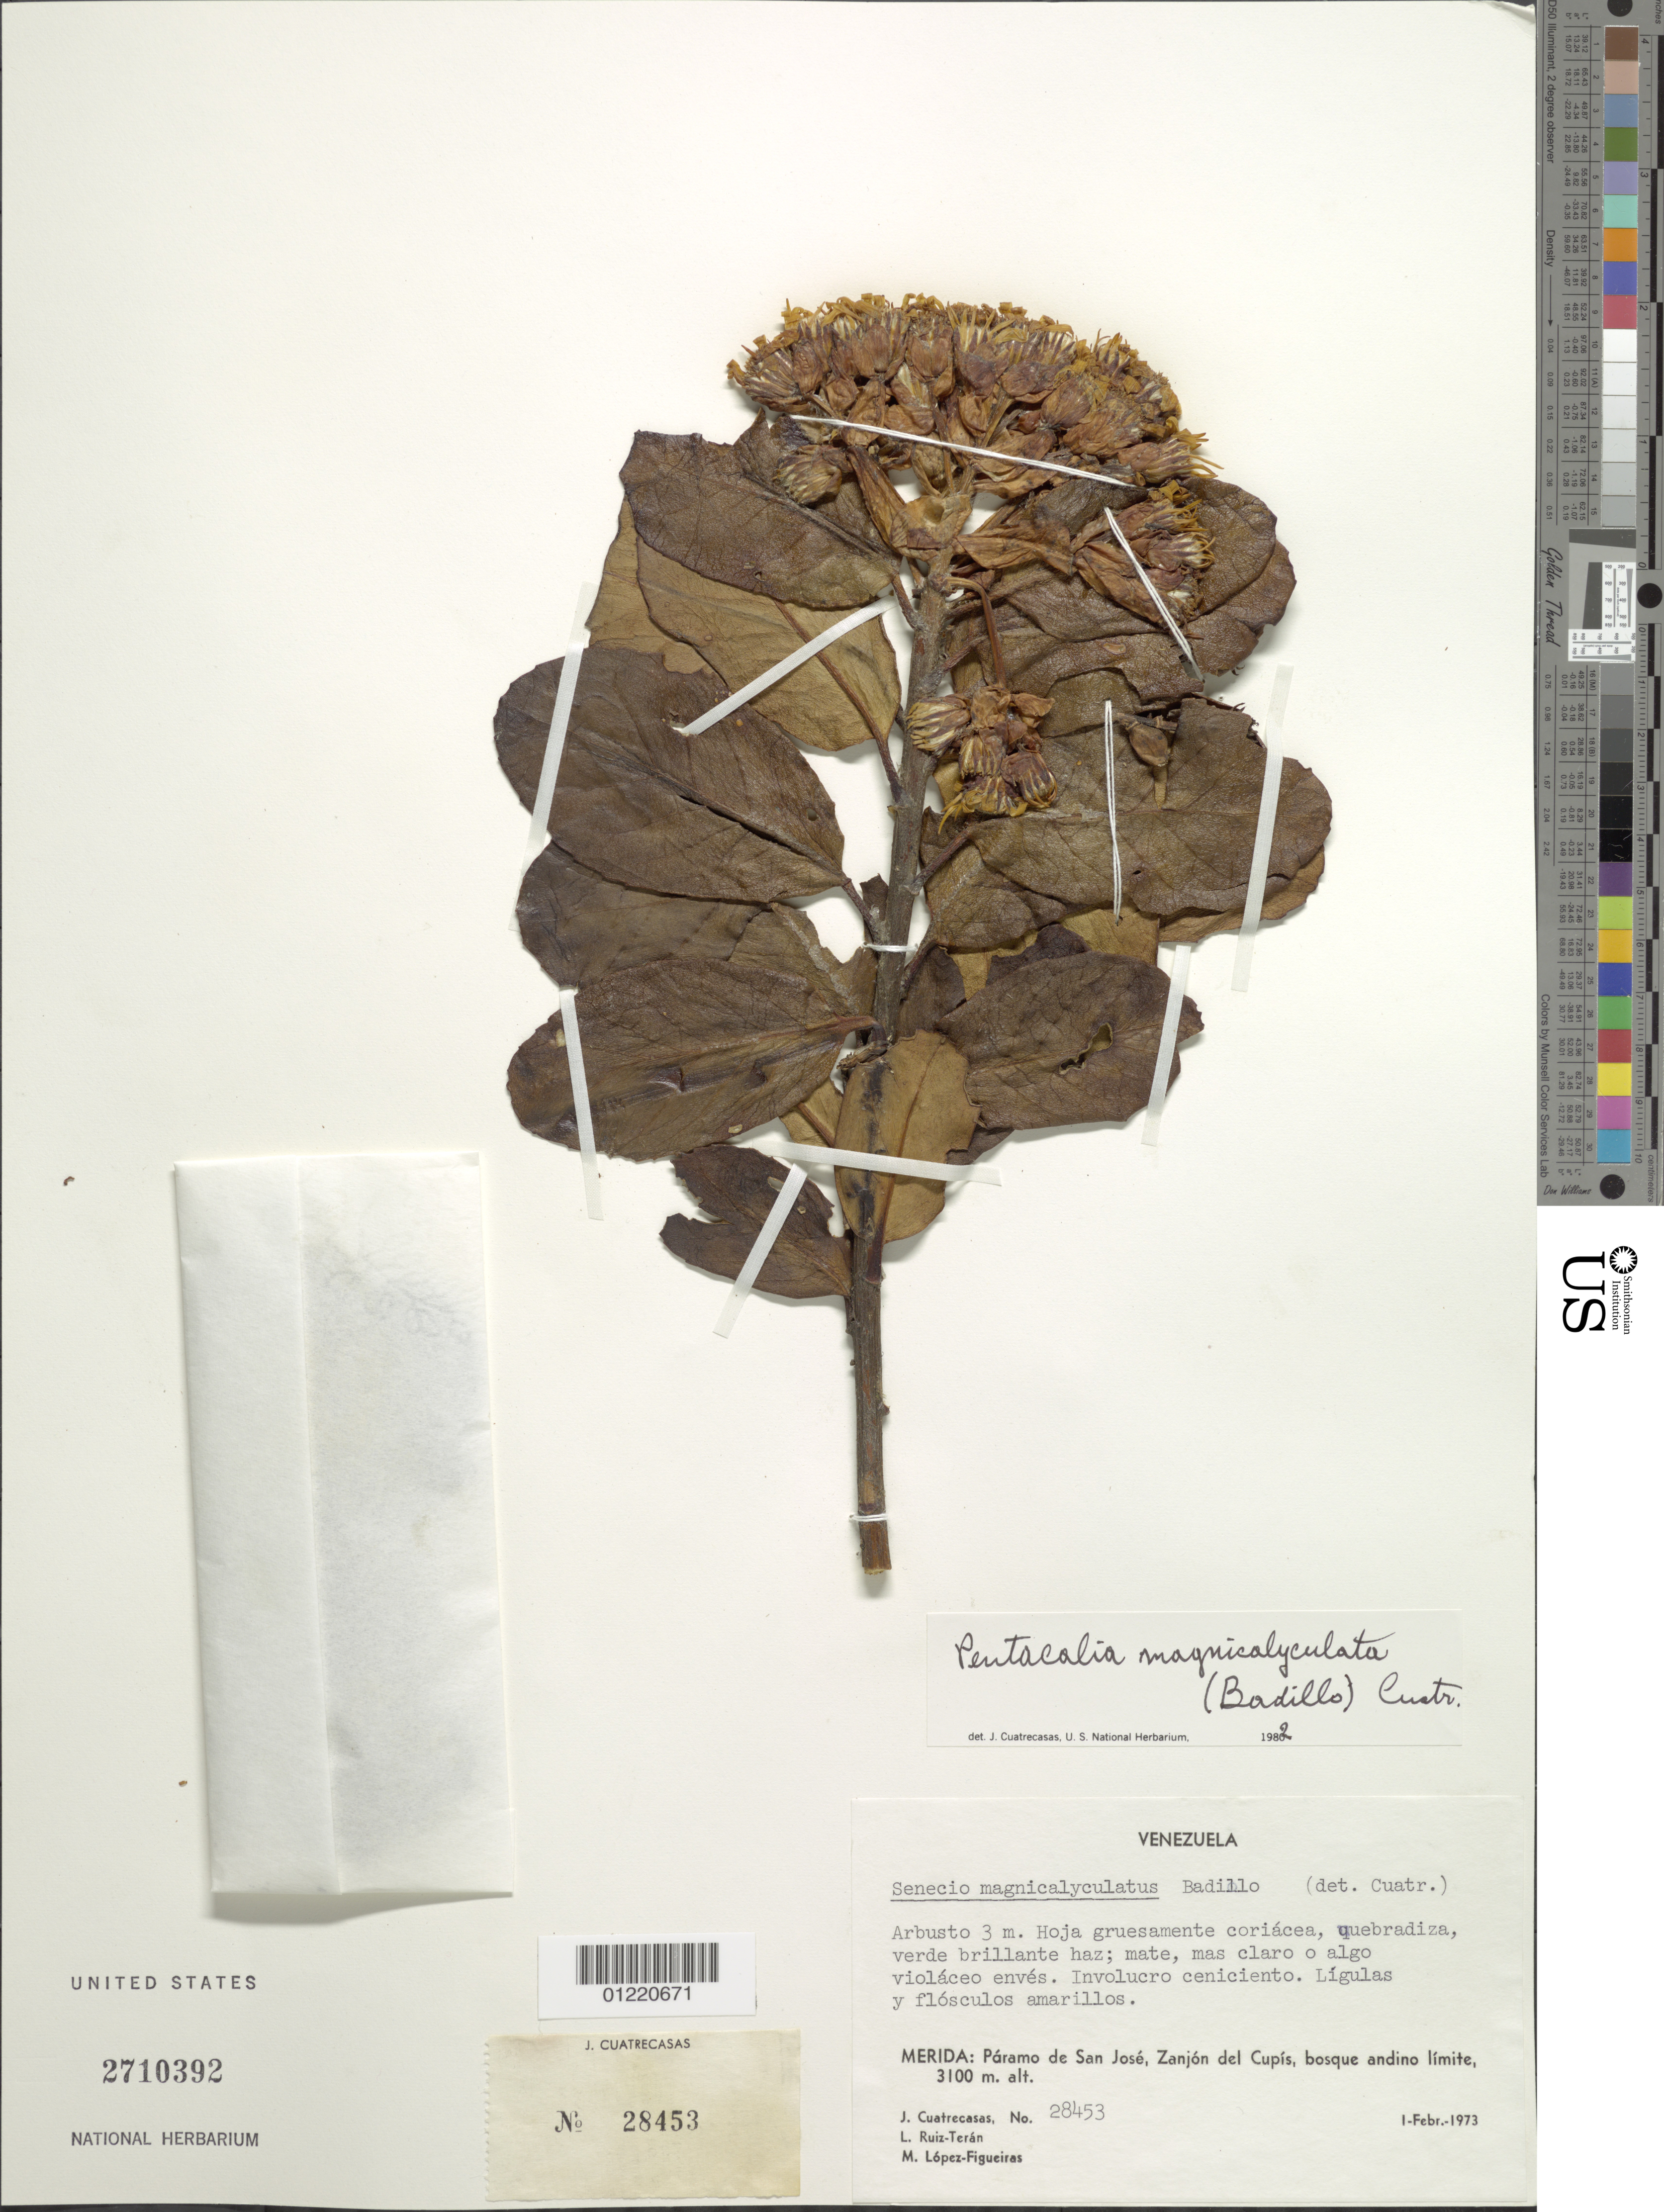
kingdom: Plantae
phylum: Tracheophyta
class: Magnoliopsida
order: Asterales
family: Asteraceae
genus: Pentacalia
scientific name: Pentacalia magnicalyculata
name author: (V.M. Badillo) Cuatrec.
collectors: J. Cuatrecasas, L. E. Ruíz-Terán & M. López Figueiras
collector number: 28453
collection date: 1973-02-01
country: Venezuela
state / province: Mérida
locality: Paramo de San Jose, Zanjon del Cupis, bosque andino limite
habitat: Paramo, bosque andino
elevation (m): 3100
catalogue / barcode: US 2710392